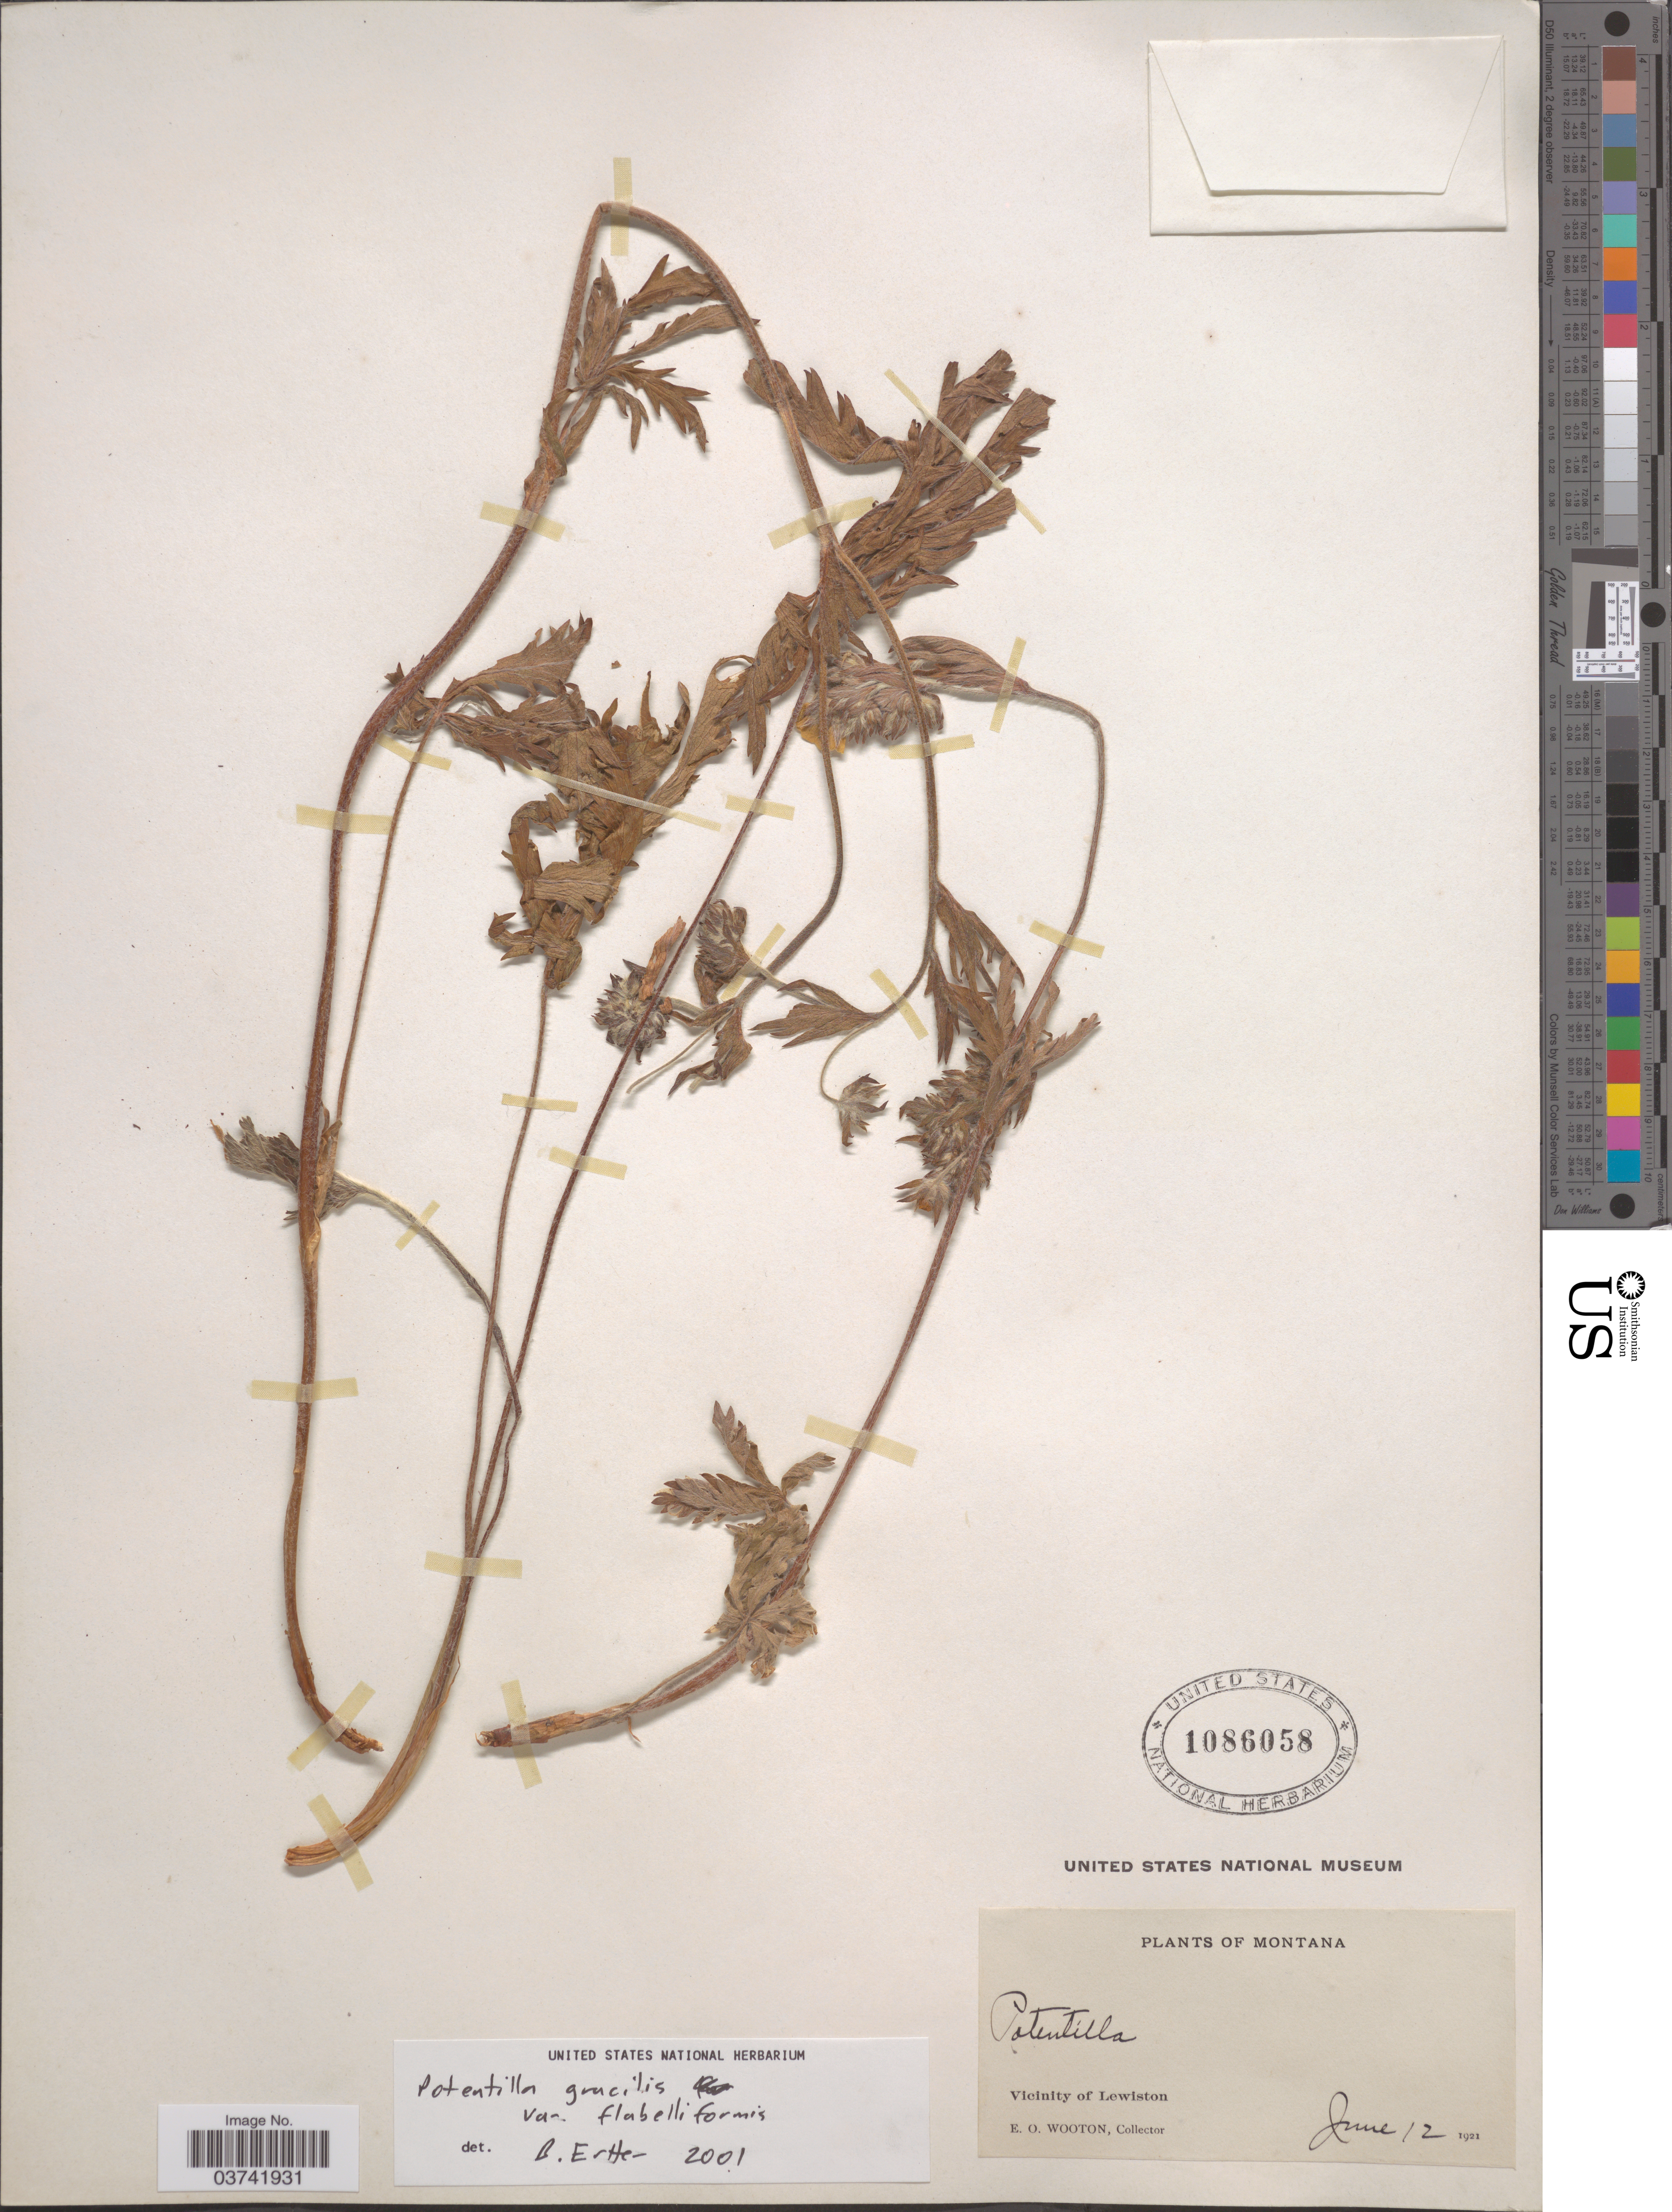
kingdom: Plantae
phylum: Tracheophyta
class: Magnoliopsida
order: Rosales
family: Rosaceae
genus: Potentilla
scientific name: Potentilla sp.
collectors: E. O. Wooton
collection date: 1921-06-12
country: United States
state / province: Montana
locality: Vicinity of Lewiston.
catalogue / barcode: US 1086058